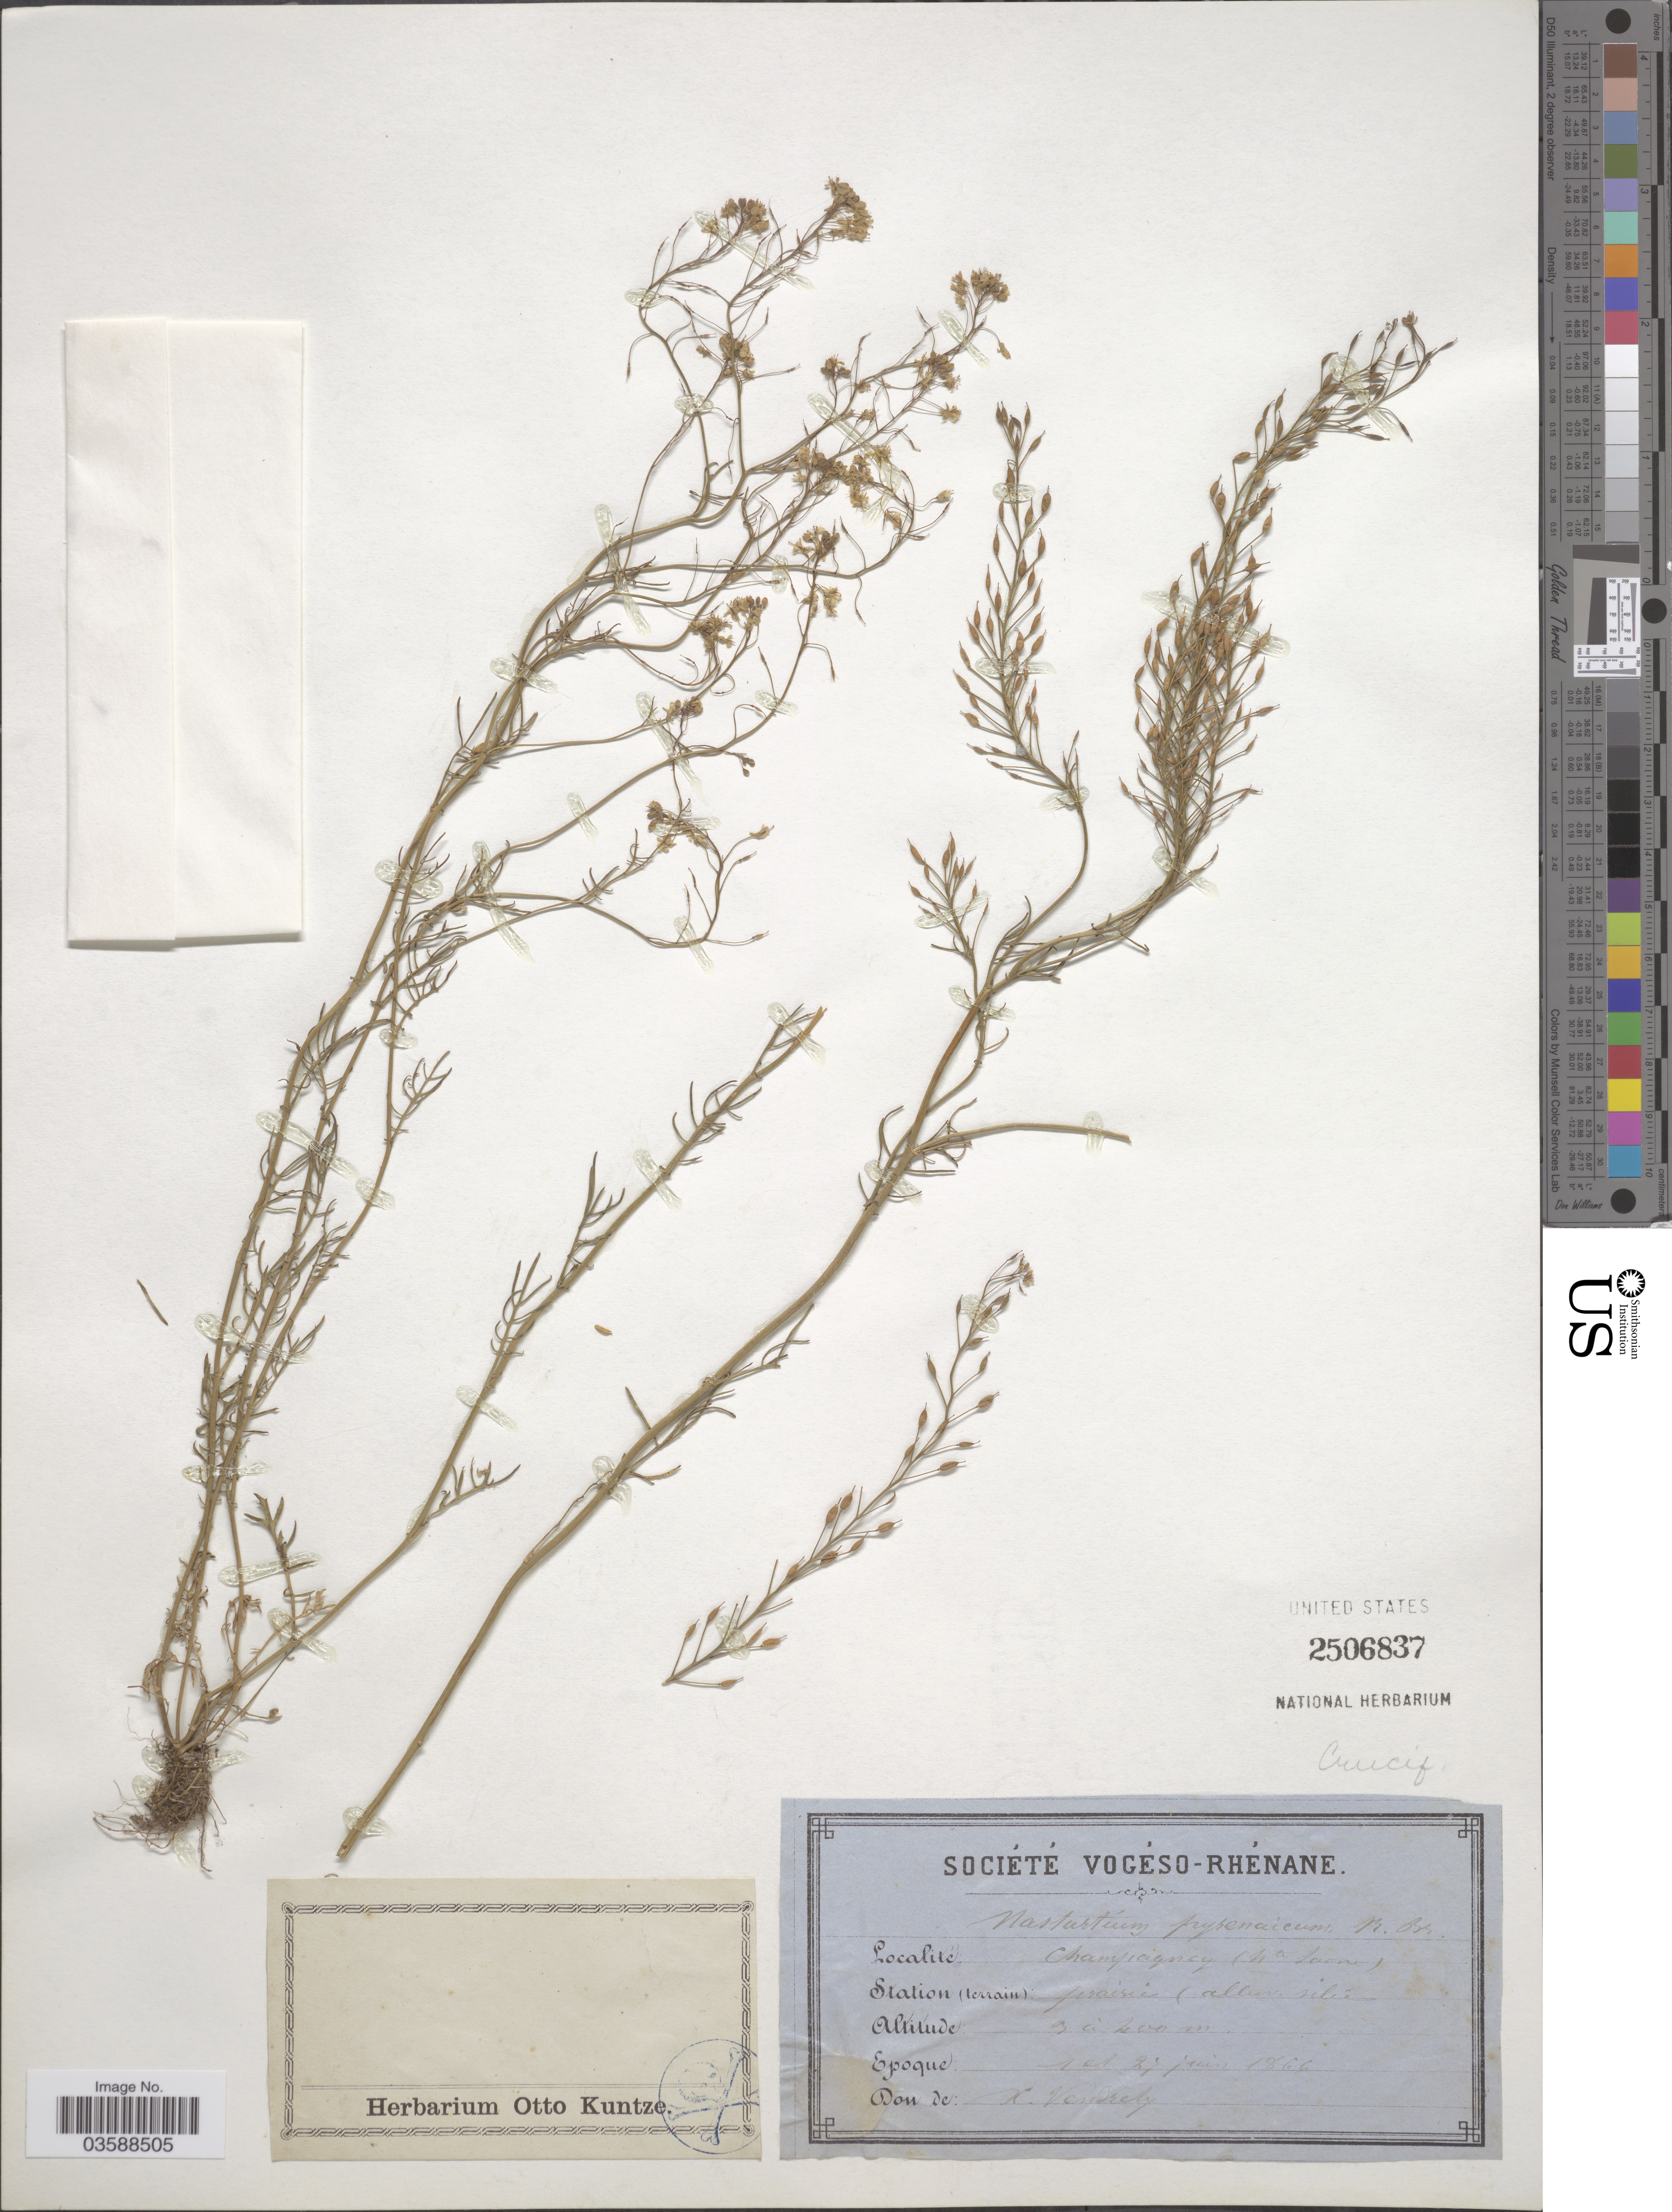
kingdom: Plantae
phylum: Tracheophyta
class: Magnoliopsida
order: Brassicales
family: Brassicaceae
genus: Rorippa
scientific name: Rorippa pyrenaica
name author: (All.) Rchb.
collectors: X. Vendrely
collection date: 1866-06-01/1866-06-27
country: France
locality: Champagney (Hte Saone). Station (terrain) prairie (allier sil [illegible text]. [interpreted]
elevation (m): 300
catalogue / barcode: US 2506837